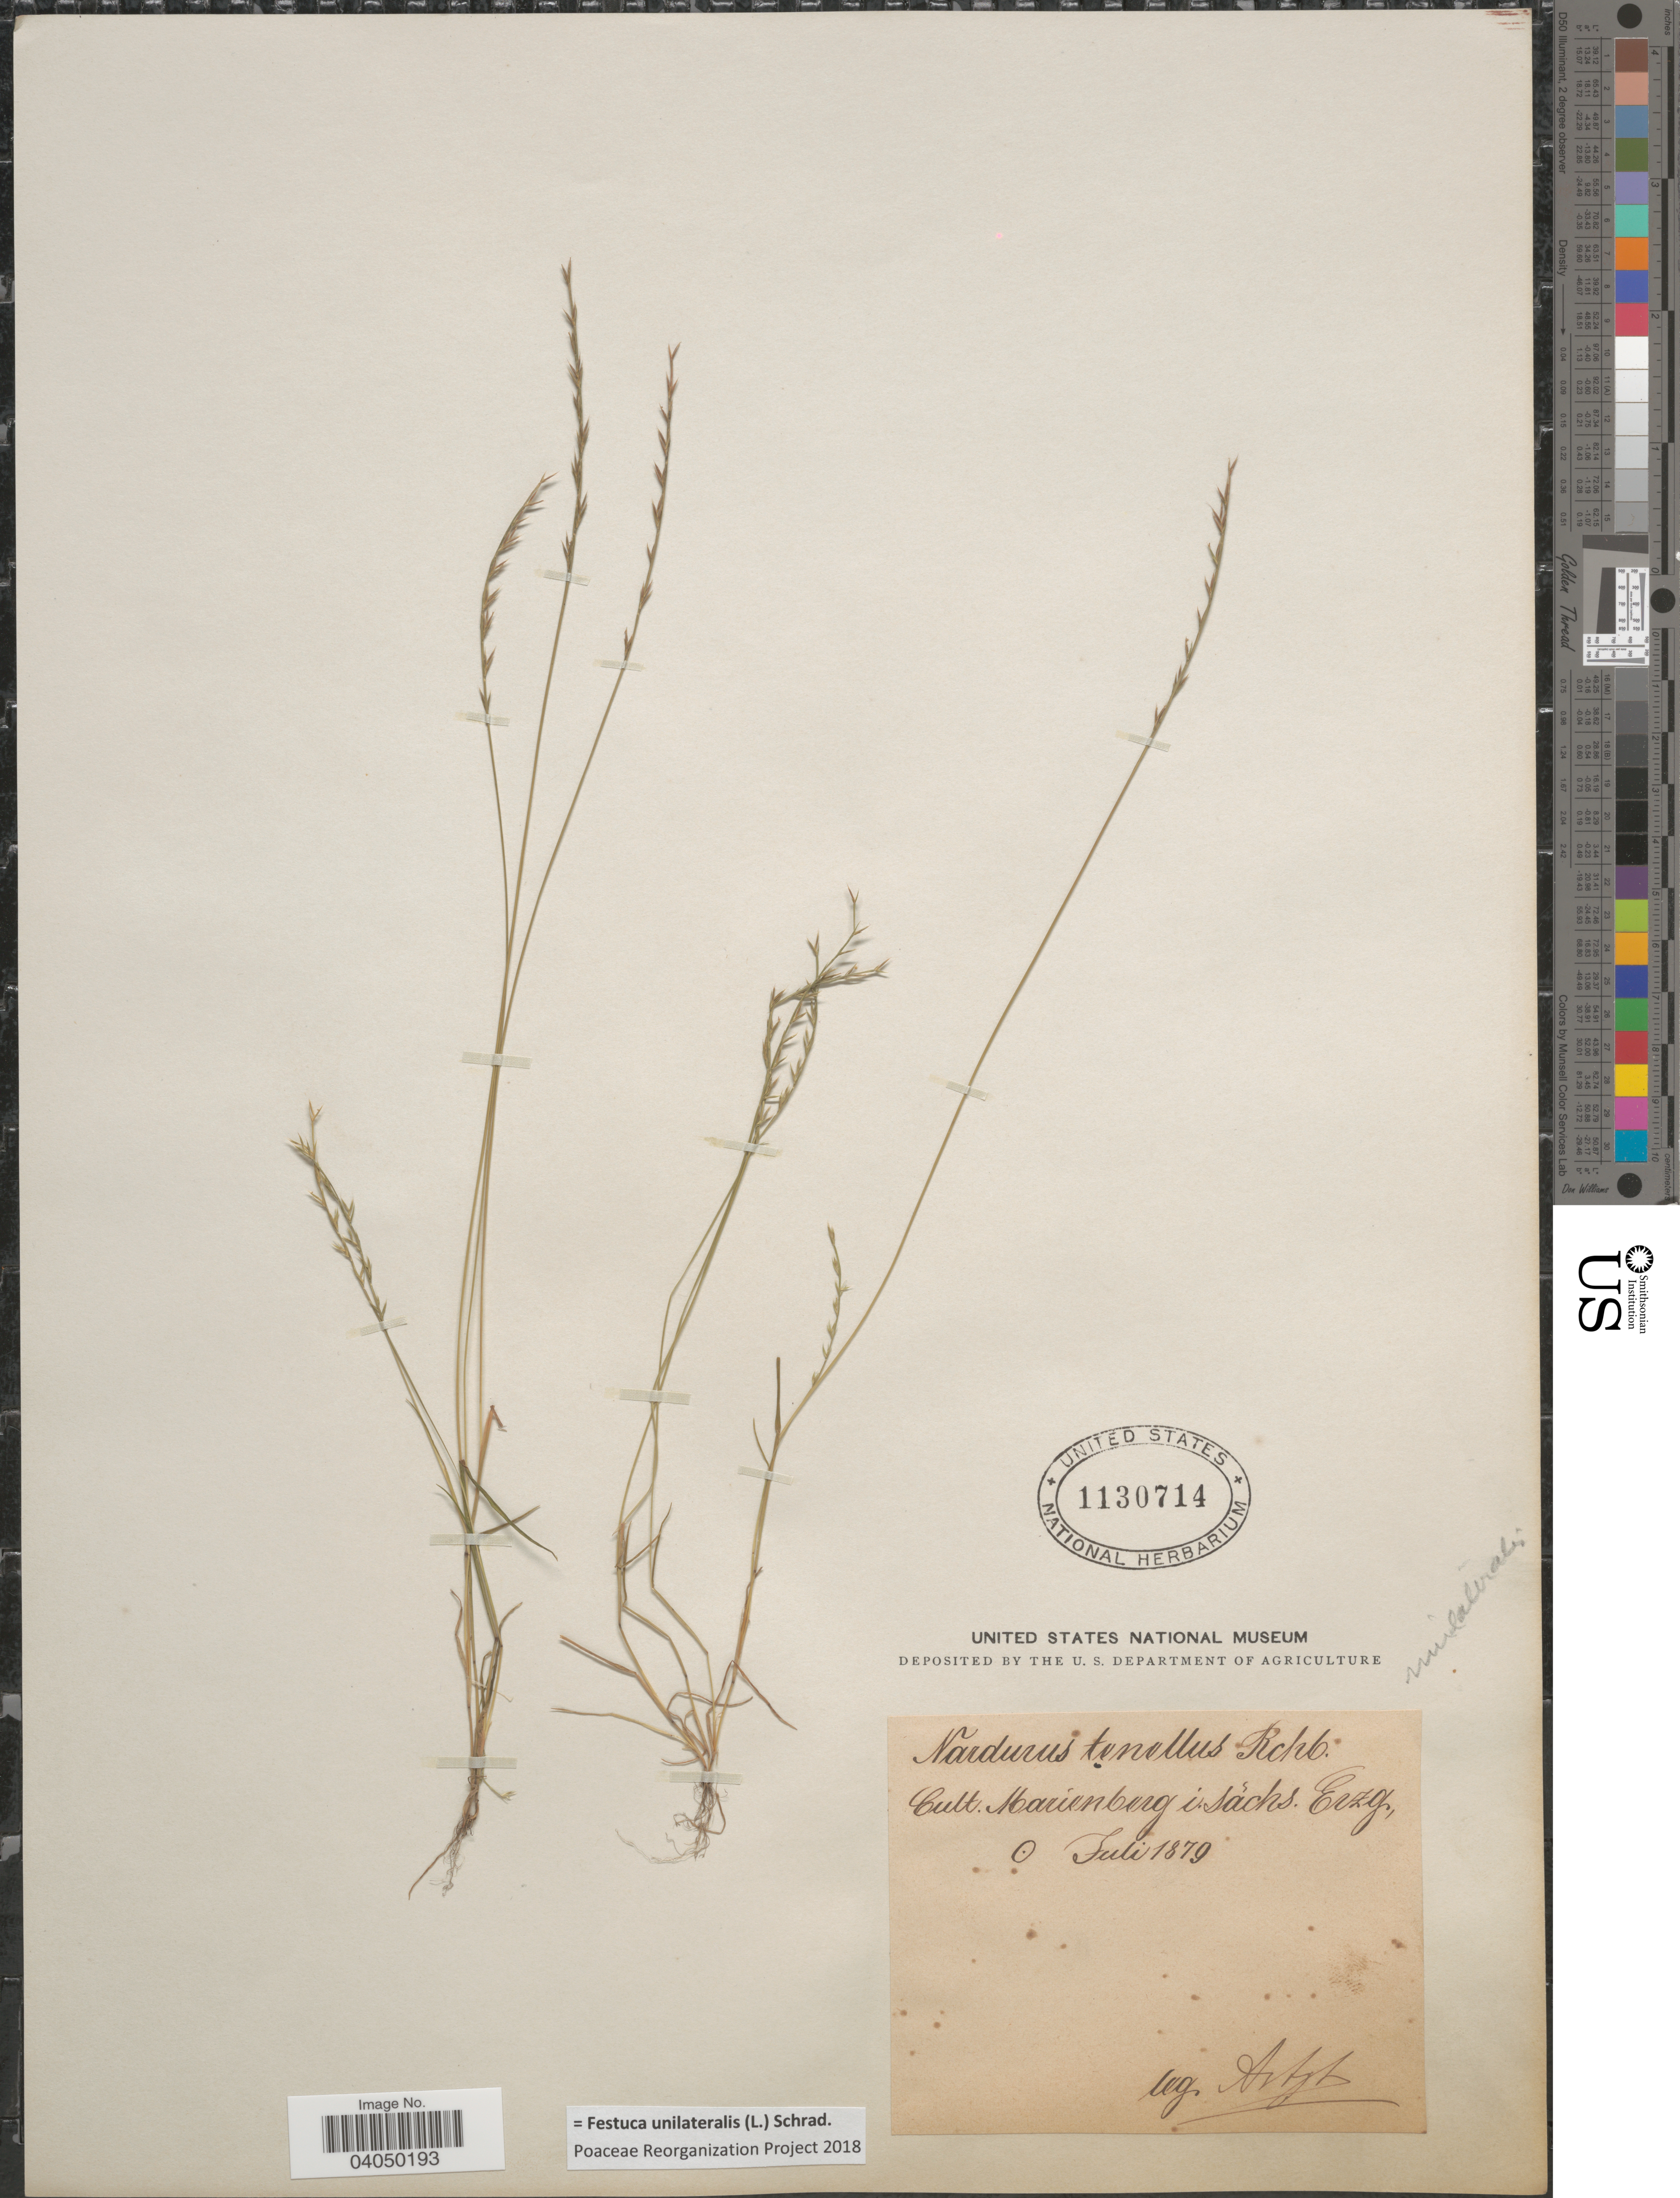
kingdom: Plantae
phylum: Tracheophyta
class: Liliopsida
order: Poales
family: Poaceae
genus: Festuca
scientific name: Festuca unilateralis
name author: Schrad.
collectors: -. Artzb.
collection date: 1879-07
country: Germany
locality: Marienburg i. Sáchs. Eczg.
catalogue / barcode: US 1130714